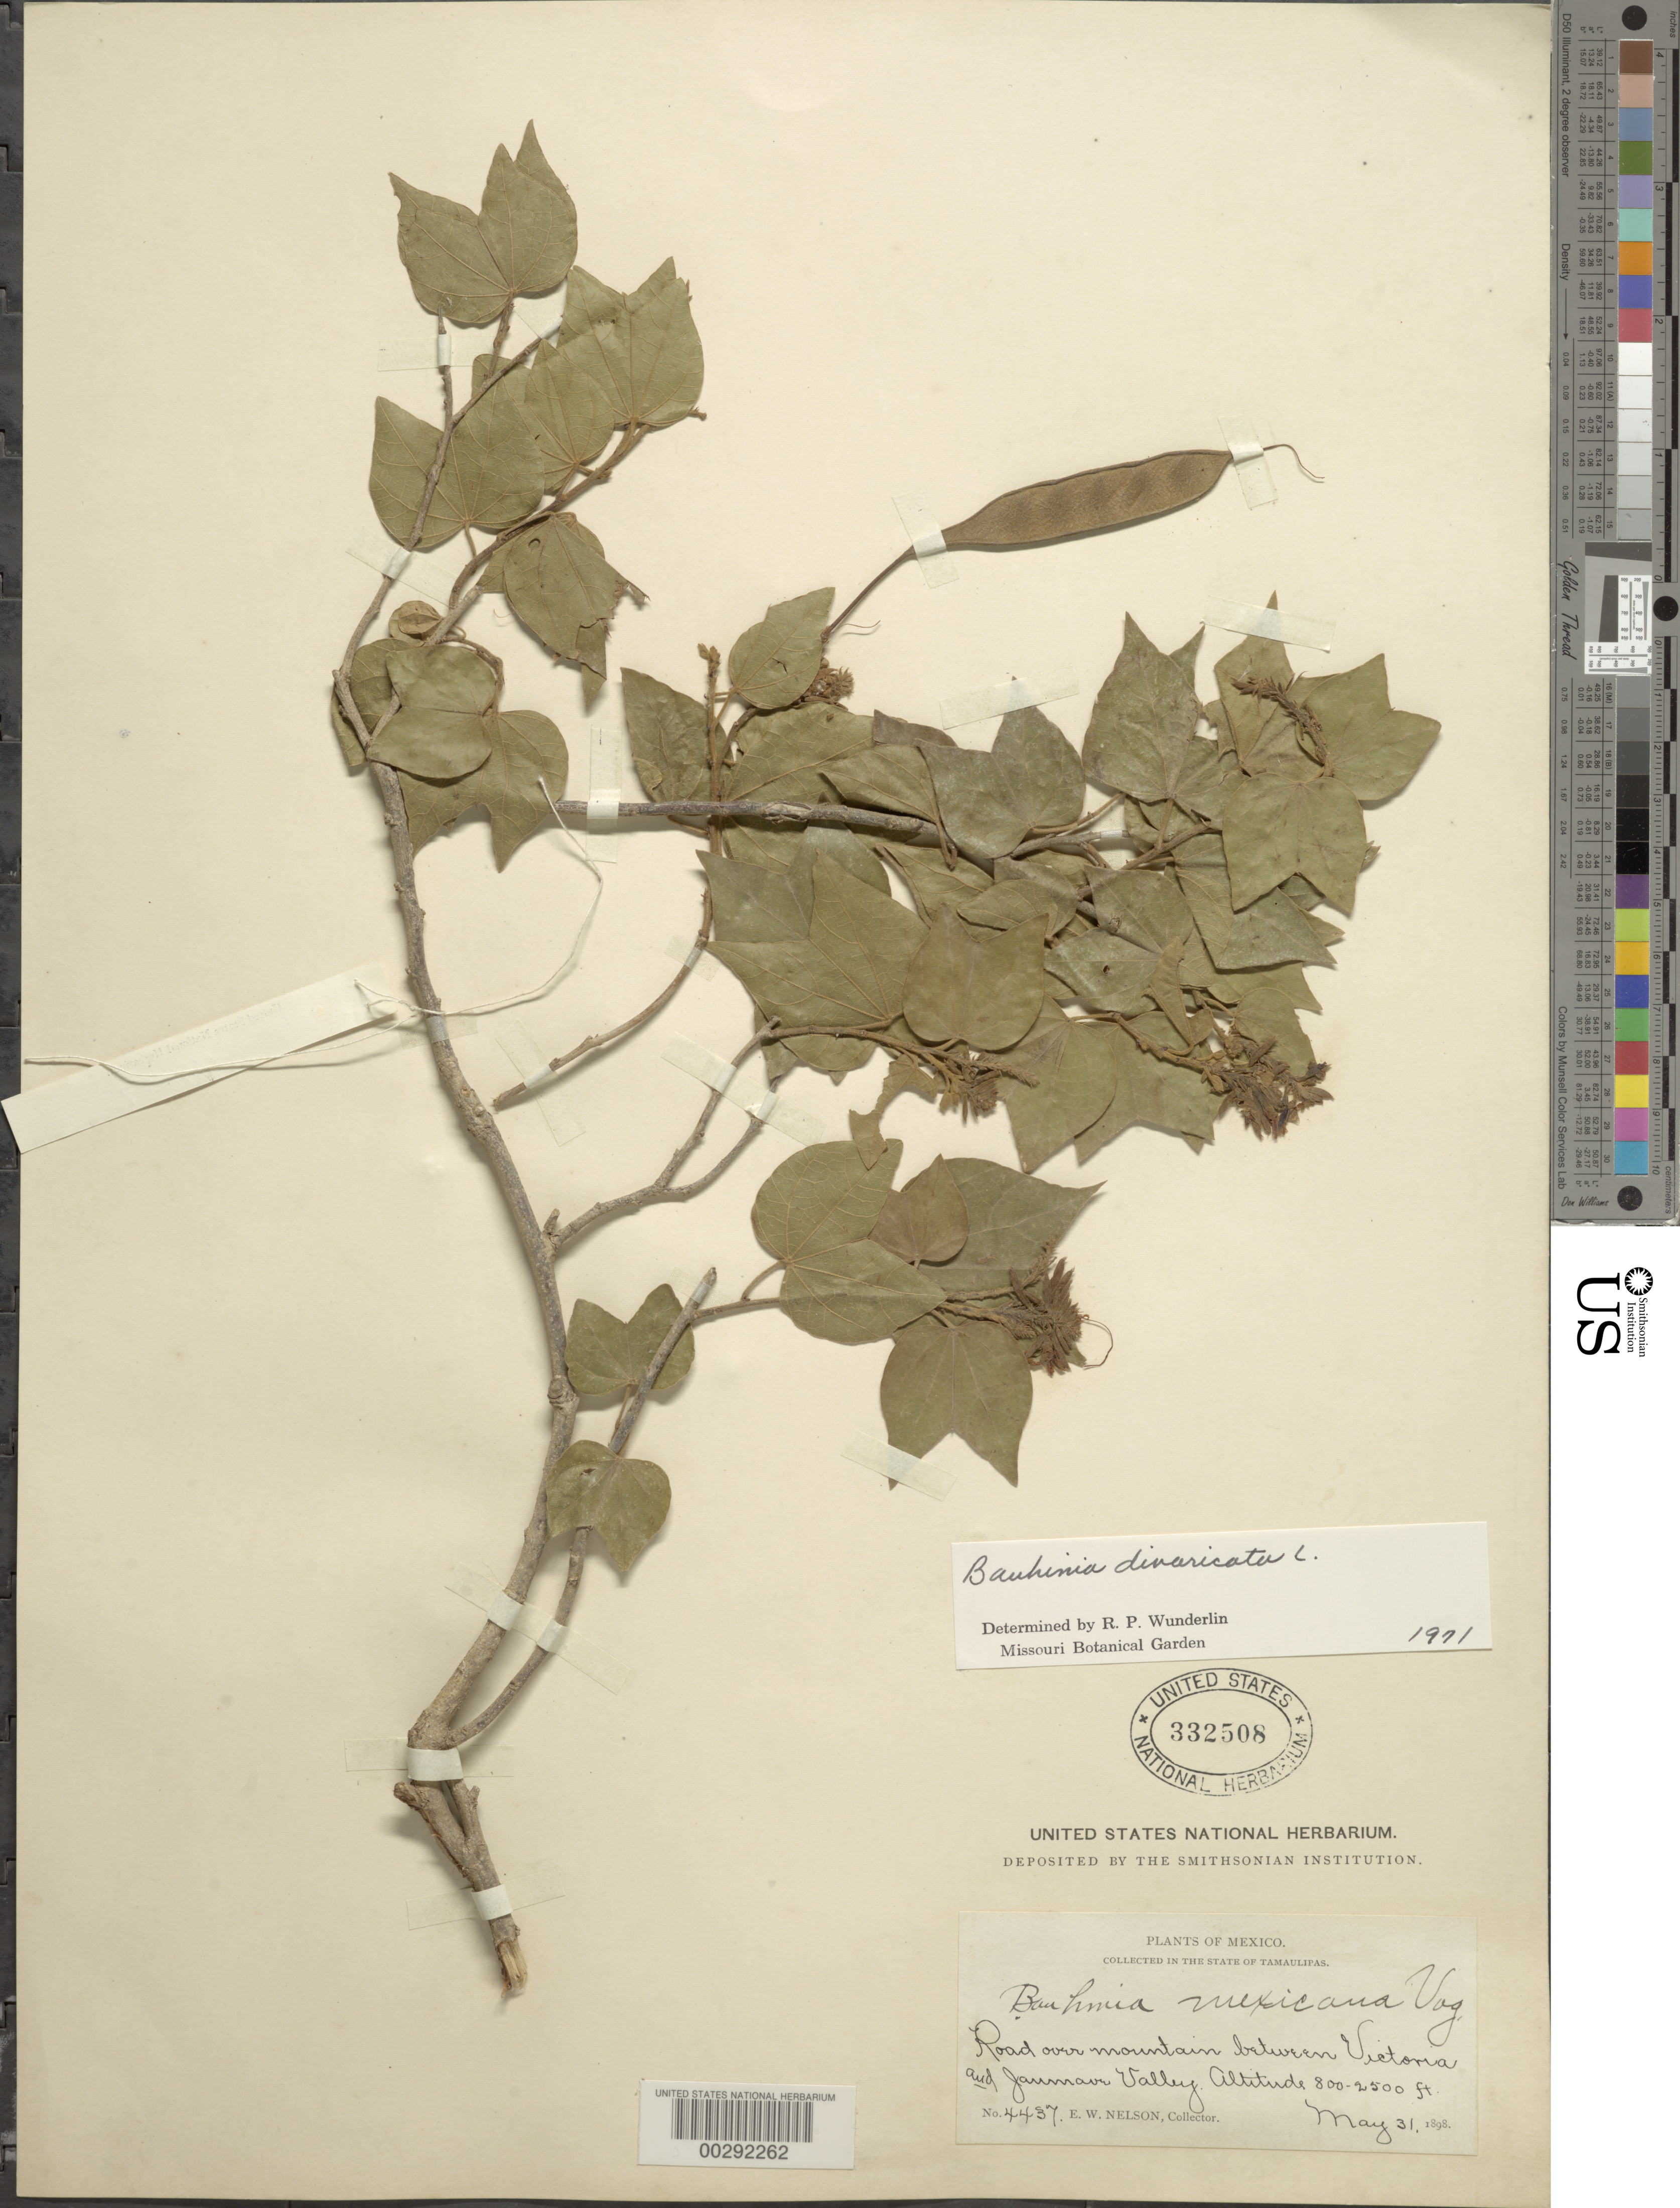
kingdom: Plantae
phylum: Tracheophyta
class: Magnoliopsida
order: Fabales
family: Fabaceae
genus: Bauhinia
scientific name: Bauhinia divaricata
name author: L.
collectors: E. W. Nelson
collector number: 4437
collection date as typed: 31 May 1898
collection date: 1898-05-31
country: Mexico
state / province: Tamaulipas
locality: Road over mountain between Victoria and Jaumave valley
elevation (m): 244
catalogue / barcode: US 332508